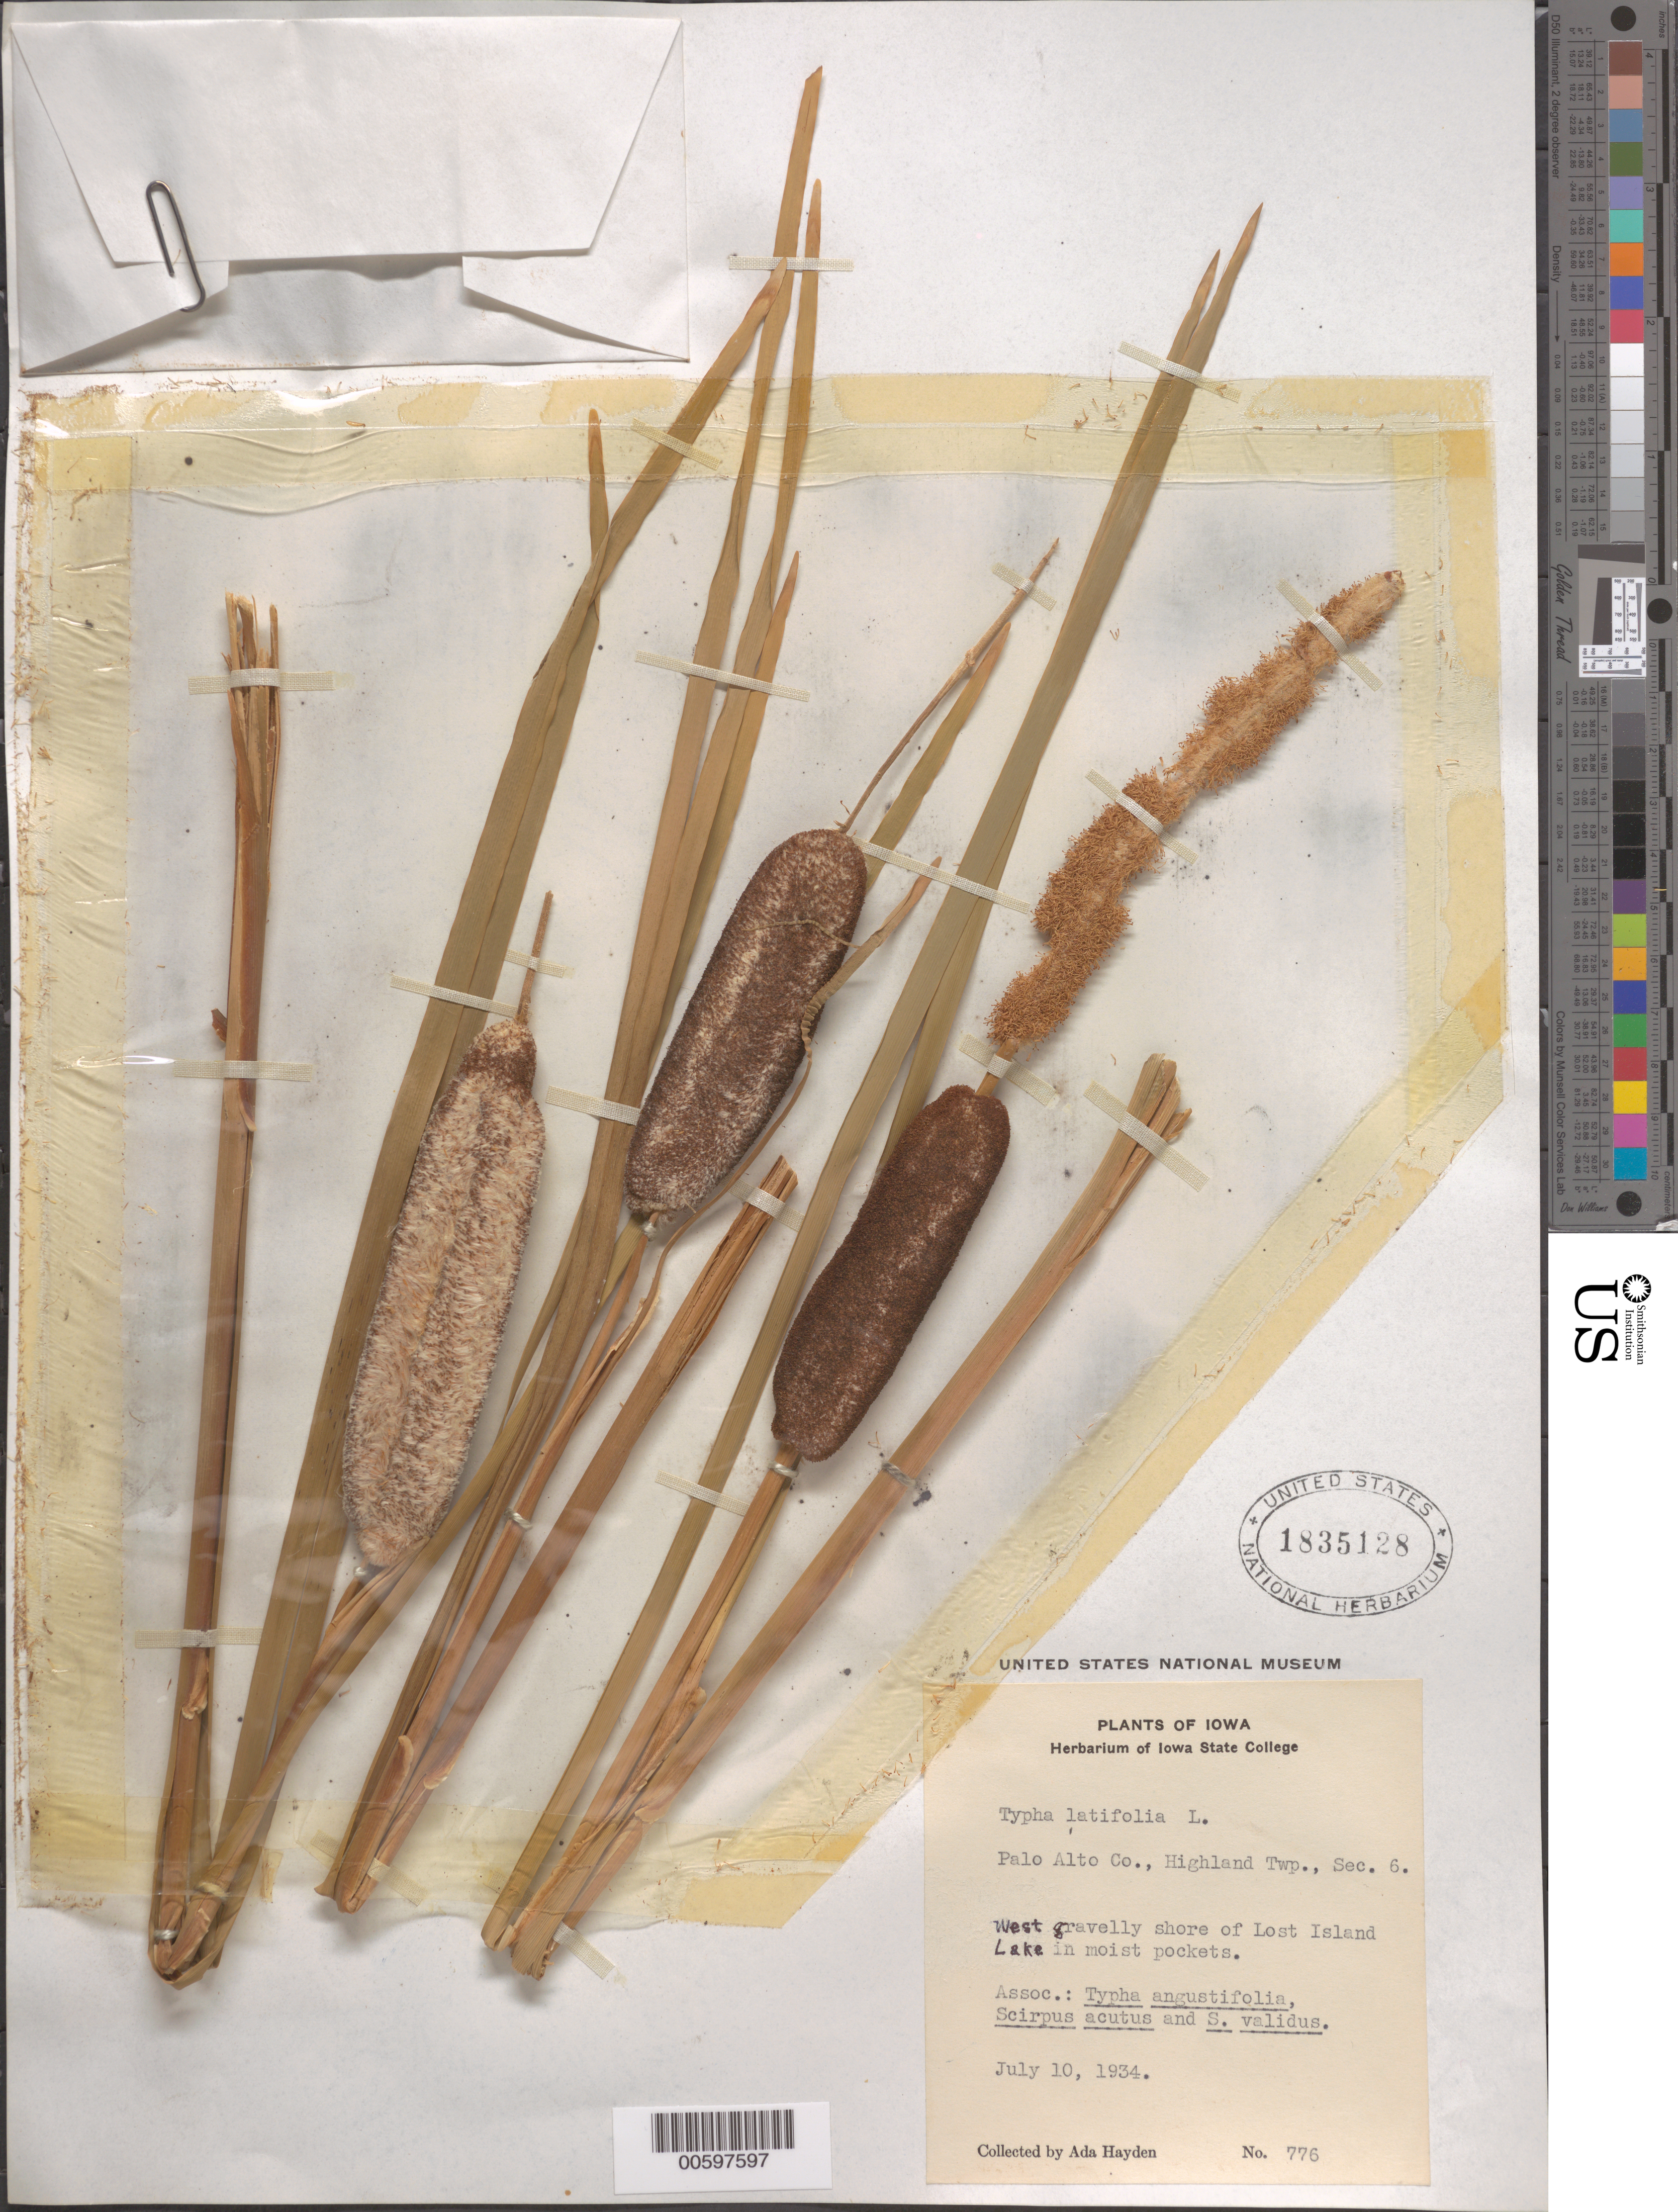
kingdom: Plantae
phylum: Tracheophyta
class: Liliopsida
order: Poales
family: Typhaceae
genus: Typha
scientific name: Typha latifolia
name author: L.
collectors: A. Hayden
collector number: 776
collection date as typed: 10 Jul 1934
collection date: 1934-07-10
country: United States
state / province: Iowa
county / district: Palo Alto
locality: Lost Island Lake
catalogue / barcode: US 1835128